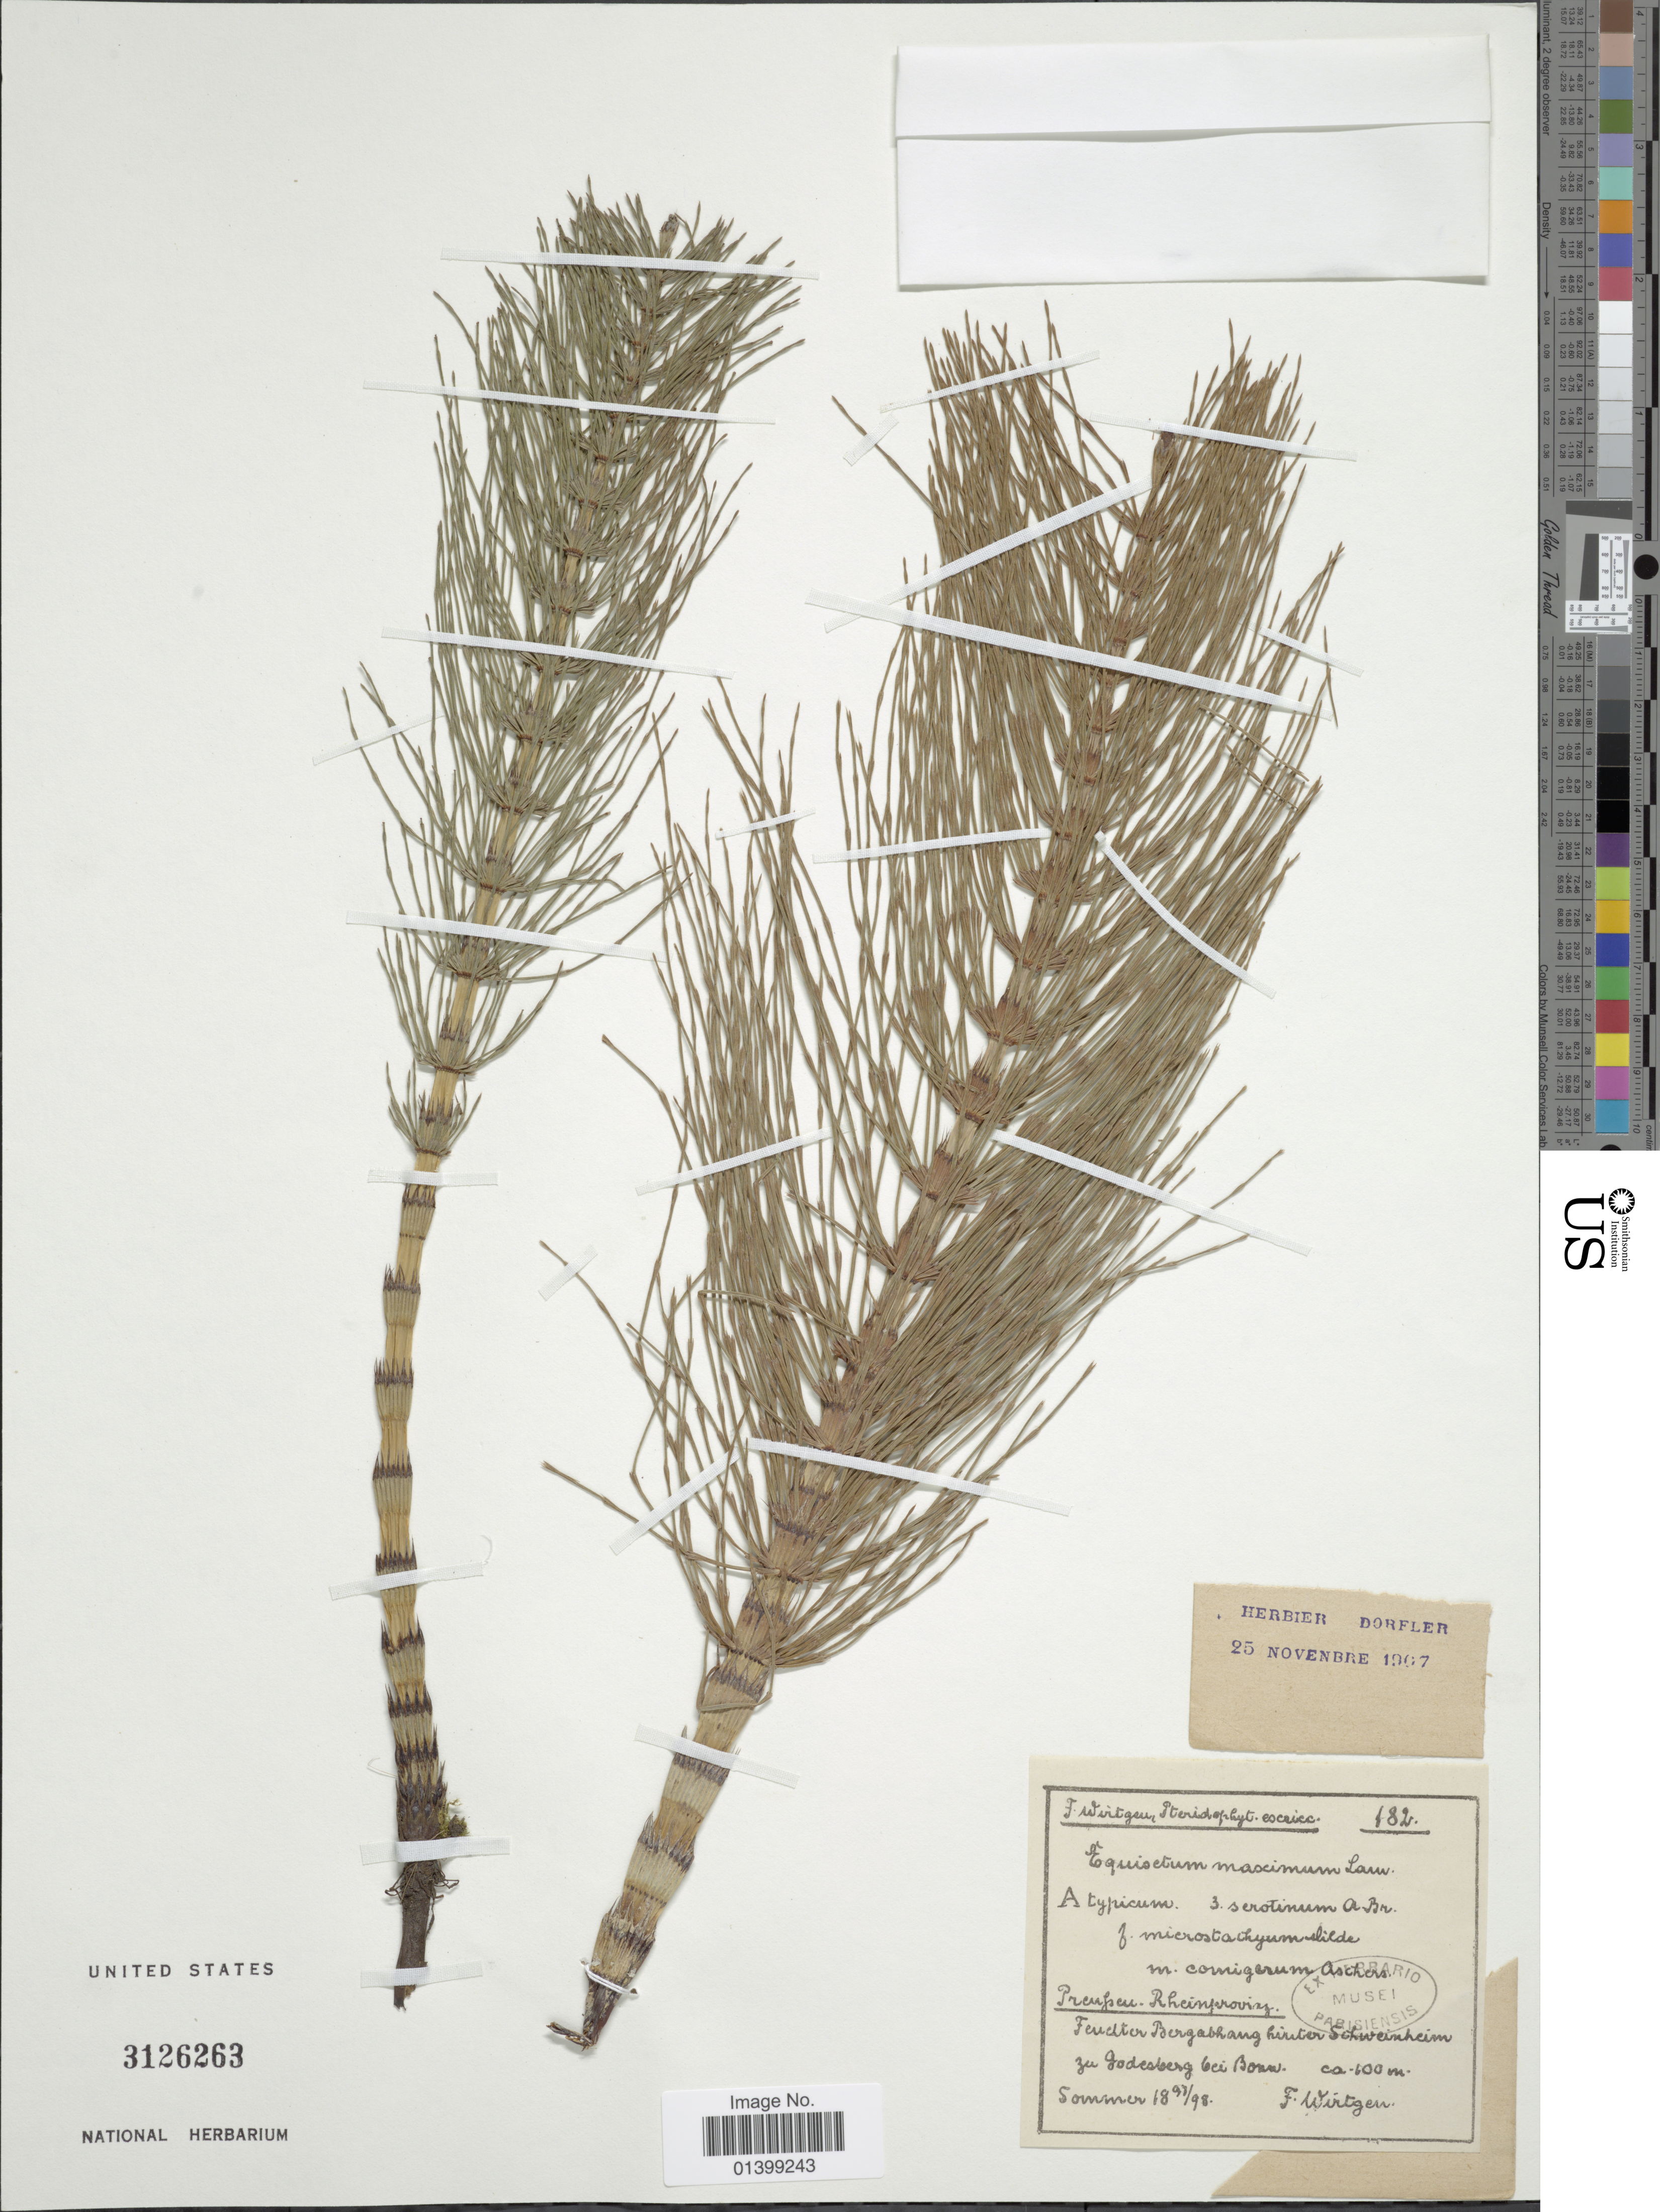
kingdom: Plantae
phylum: Tracheophyta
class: Polypodiopsida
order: Equisetales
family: Equisetaceae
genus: Equisetum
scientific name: Equisetum telmateia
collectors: F. Wirtgen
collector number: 182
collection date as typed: sommer 1897/98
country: Germany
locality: Preussen Rheinprovinz, feuchten Bergabhang hinter Schweinheim zu Jodenberg bei Bonn [interpreted]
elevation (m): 100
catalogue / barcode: US 3126263